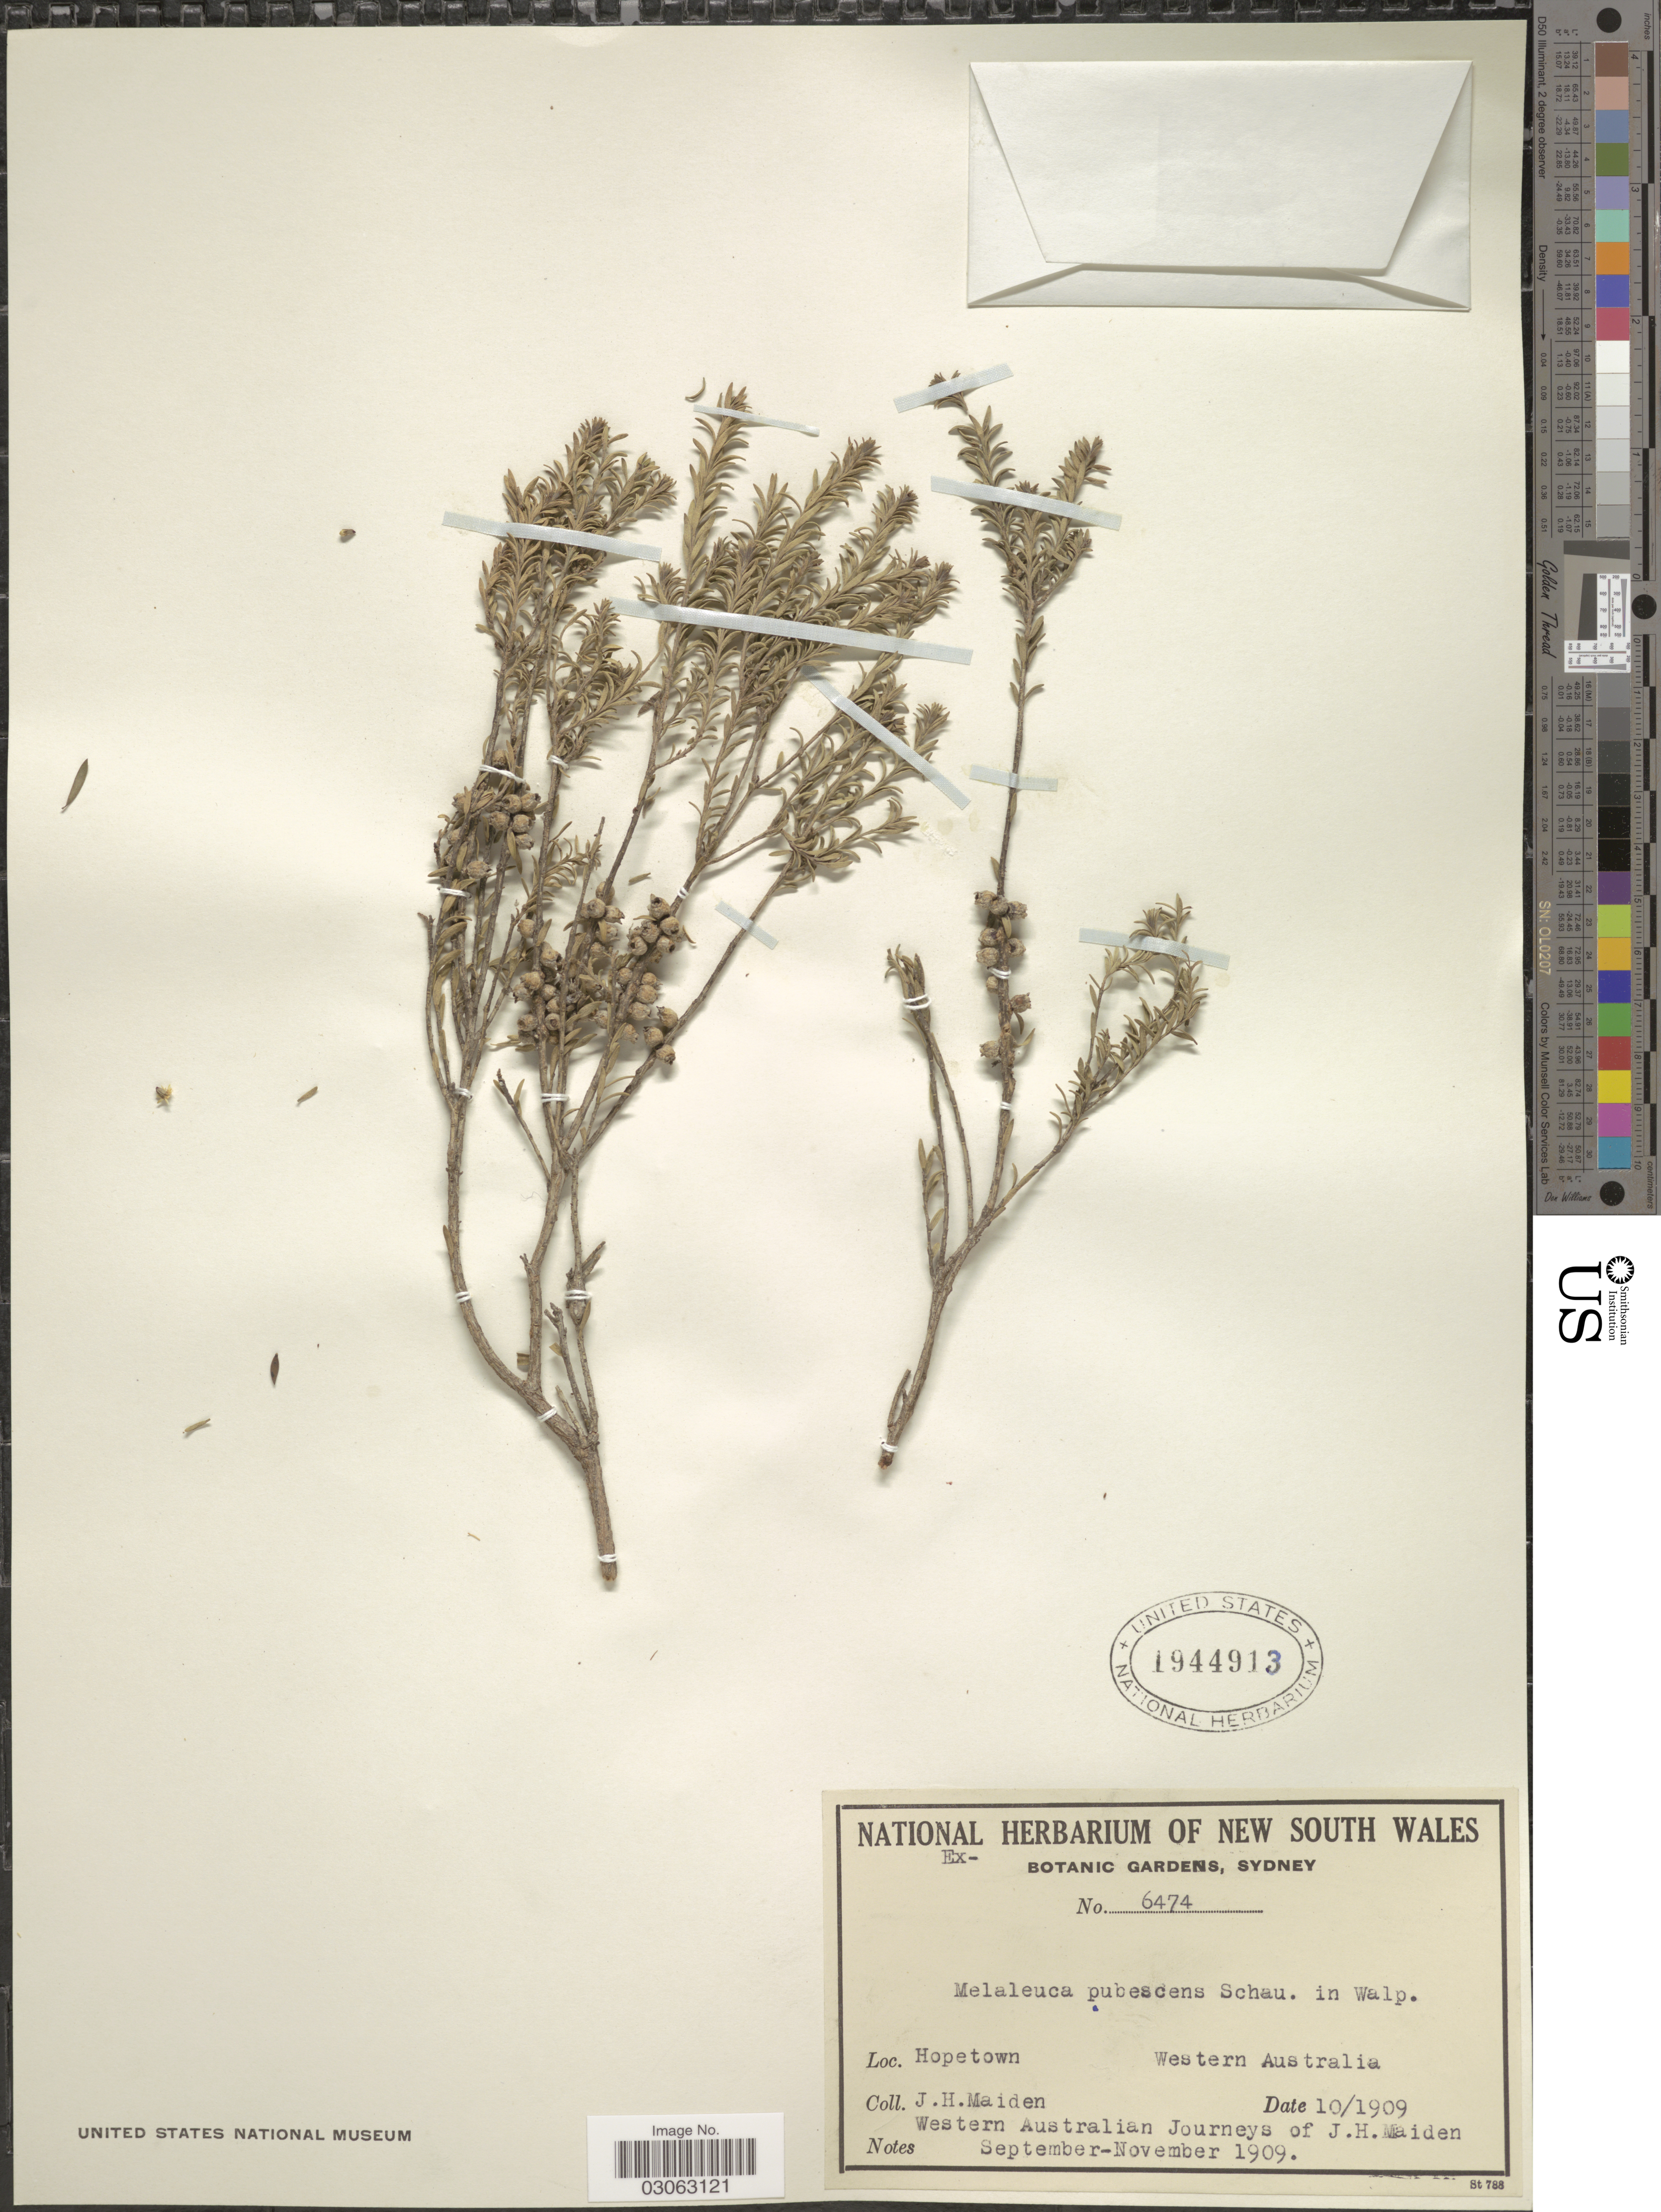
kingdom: Plantae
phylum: Tracheophyta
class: Magnoliopsida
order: Myrtales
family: Myrtaceae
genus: Melaleuca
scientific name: Melaleuca lanceolata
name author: Otto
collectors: J. Maiden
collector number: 6474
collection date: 1909-10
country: Australia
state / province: Western Australia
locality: Hopetown.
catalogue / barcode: US 1944913